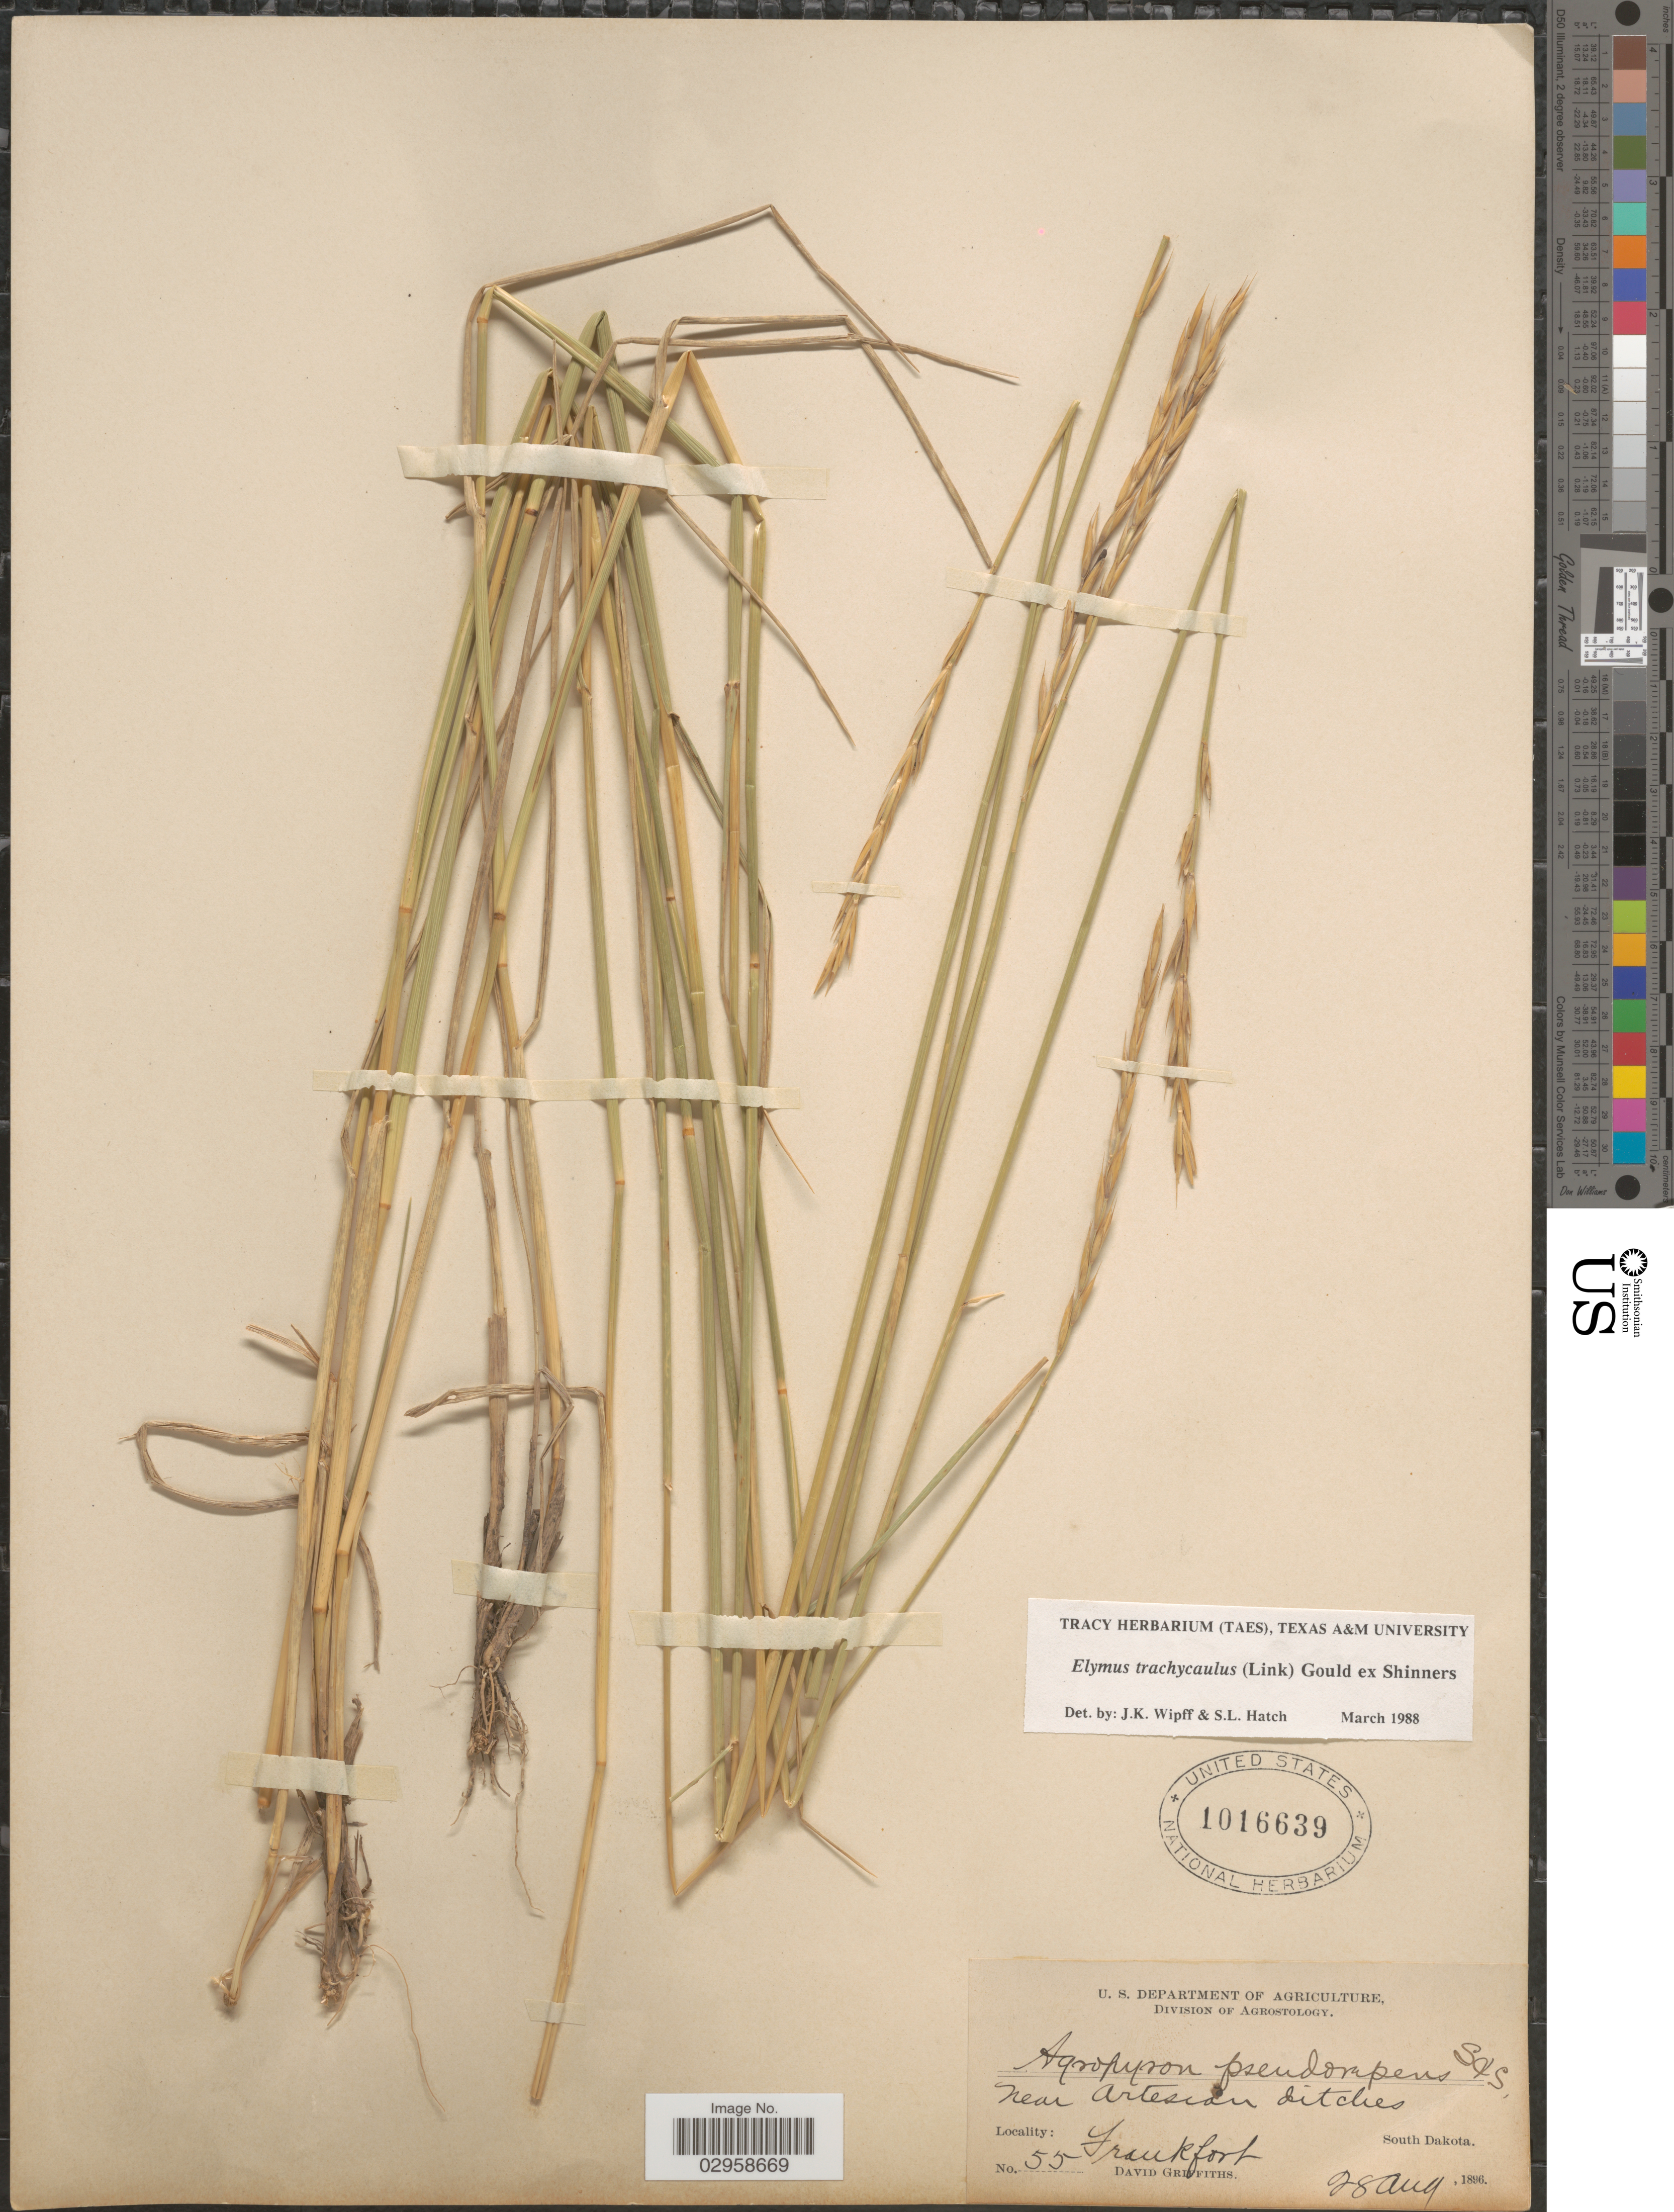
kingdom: Plantae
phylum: Tracheophyta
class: Liliopsida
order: Poales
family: Poaceae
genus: Elymus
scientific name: Elymus trachycaulus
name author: (Link) Gould ex Shinners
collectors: D. Griffiths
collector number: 55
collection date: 1896-08-28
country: United States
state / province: South Dakota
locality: Frankfort.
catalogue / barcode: US 1016639